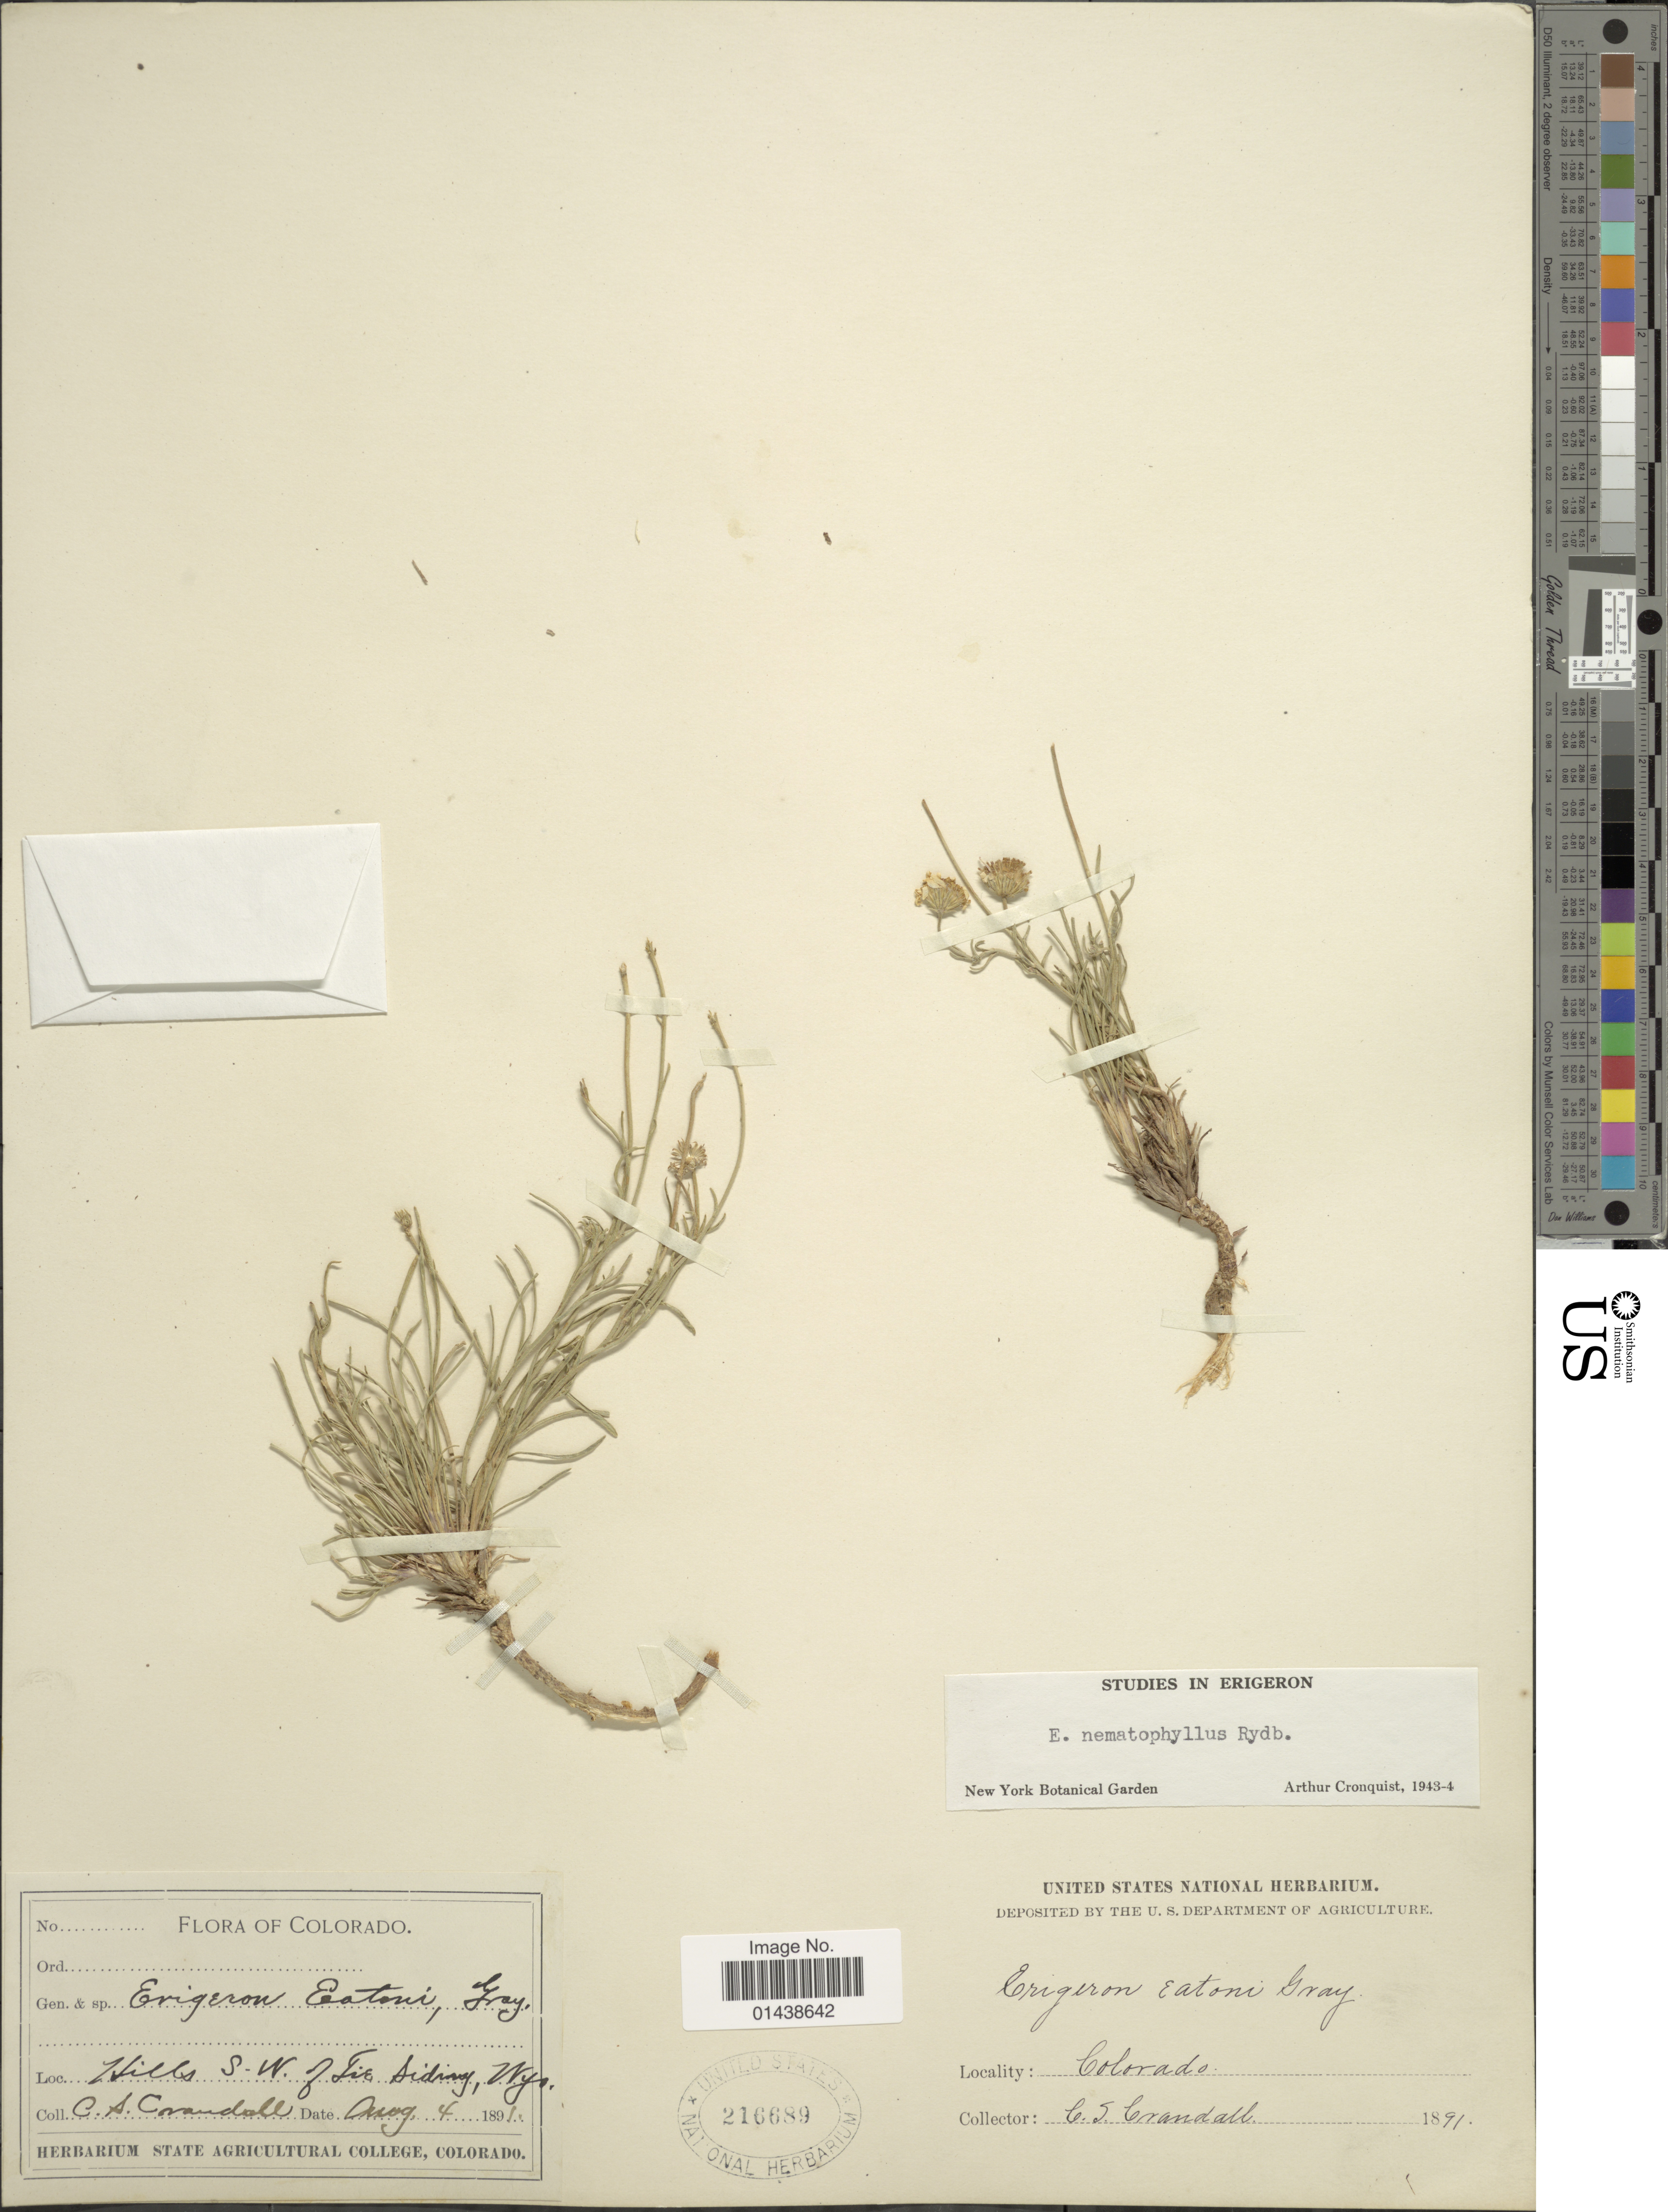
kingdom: Plantae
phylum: Tracheophyta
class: Magnoliopsida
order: Asterales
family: Asteraceae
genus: Erigeron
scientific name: Erigeron nematophyllus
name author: Rydb.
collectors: C. Crandall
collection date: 1891-08-04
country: United States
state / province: Wyoming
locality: Hills S.W. of Tie Siding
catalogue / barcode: US 216689